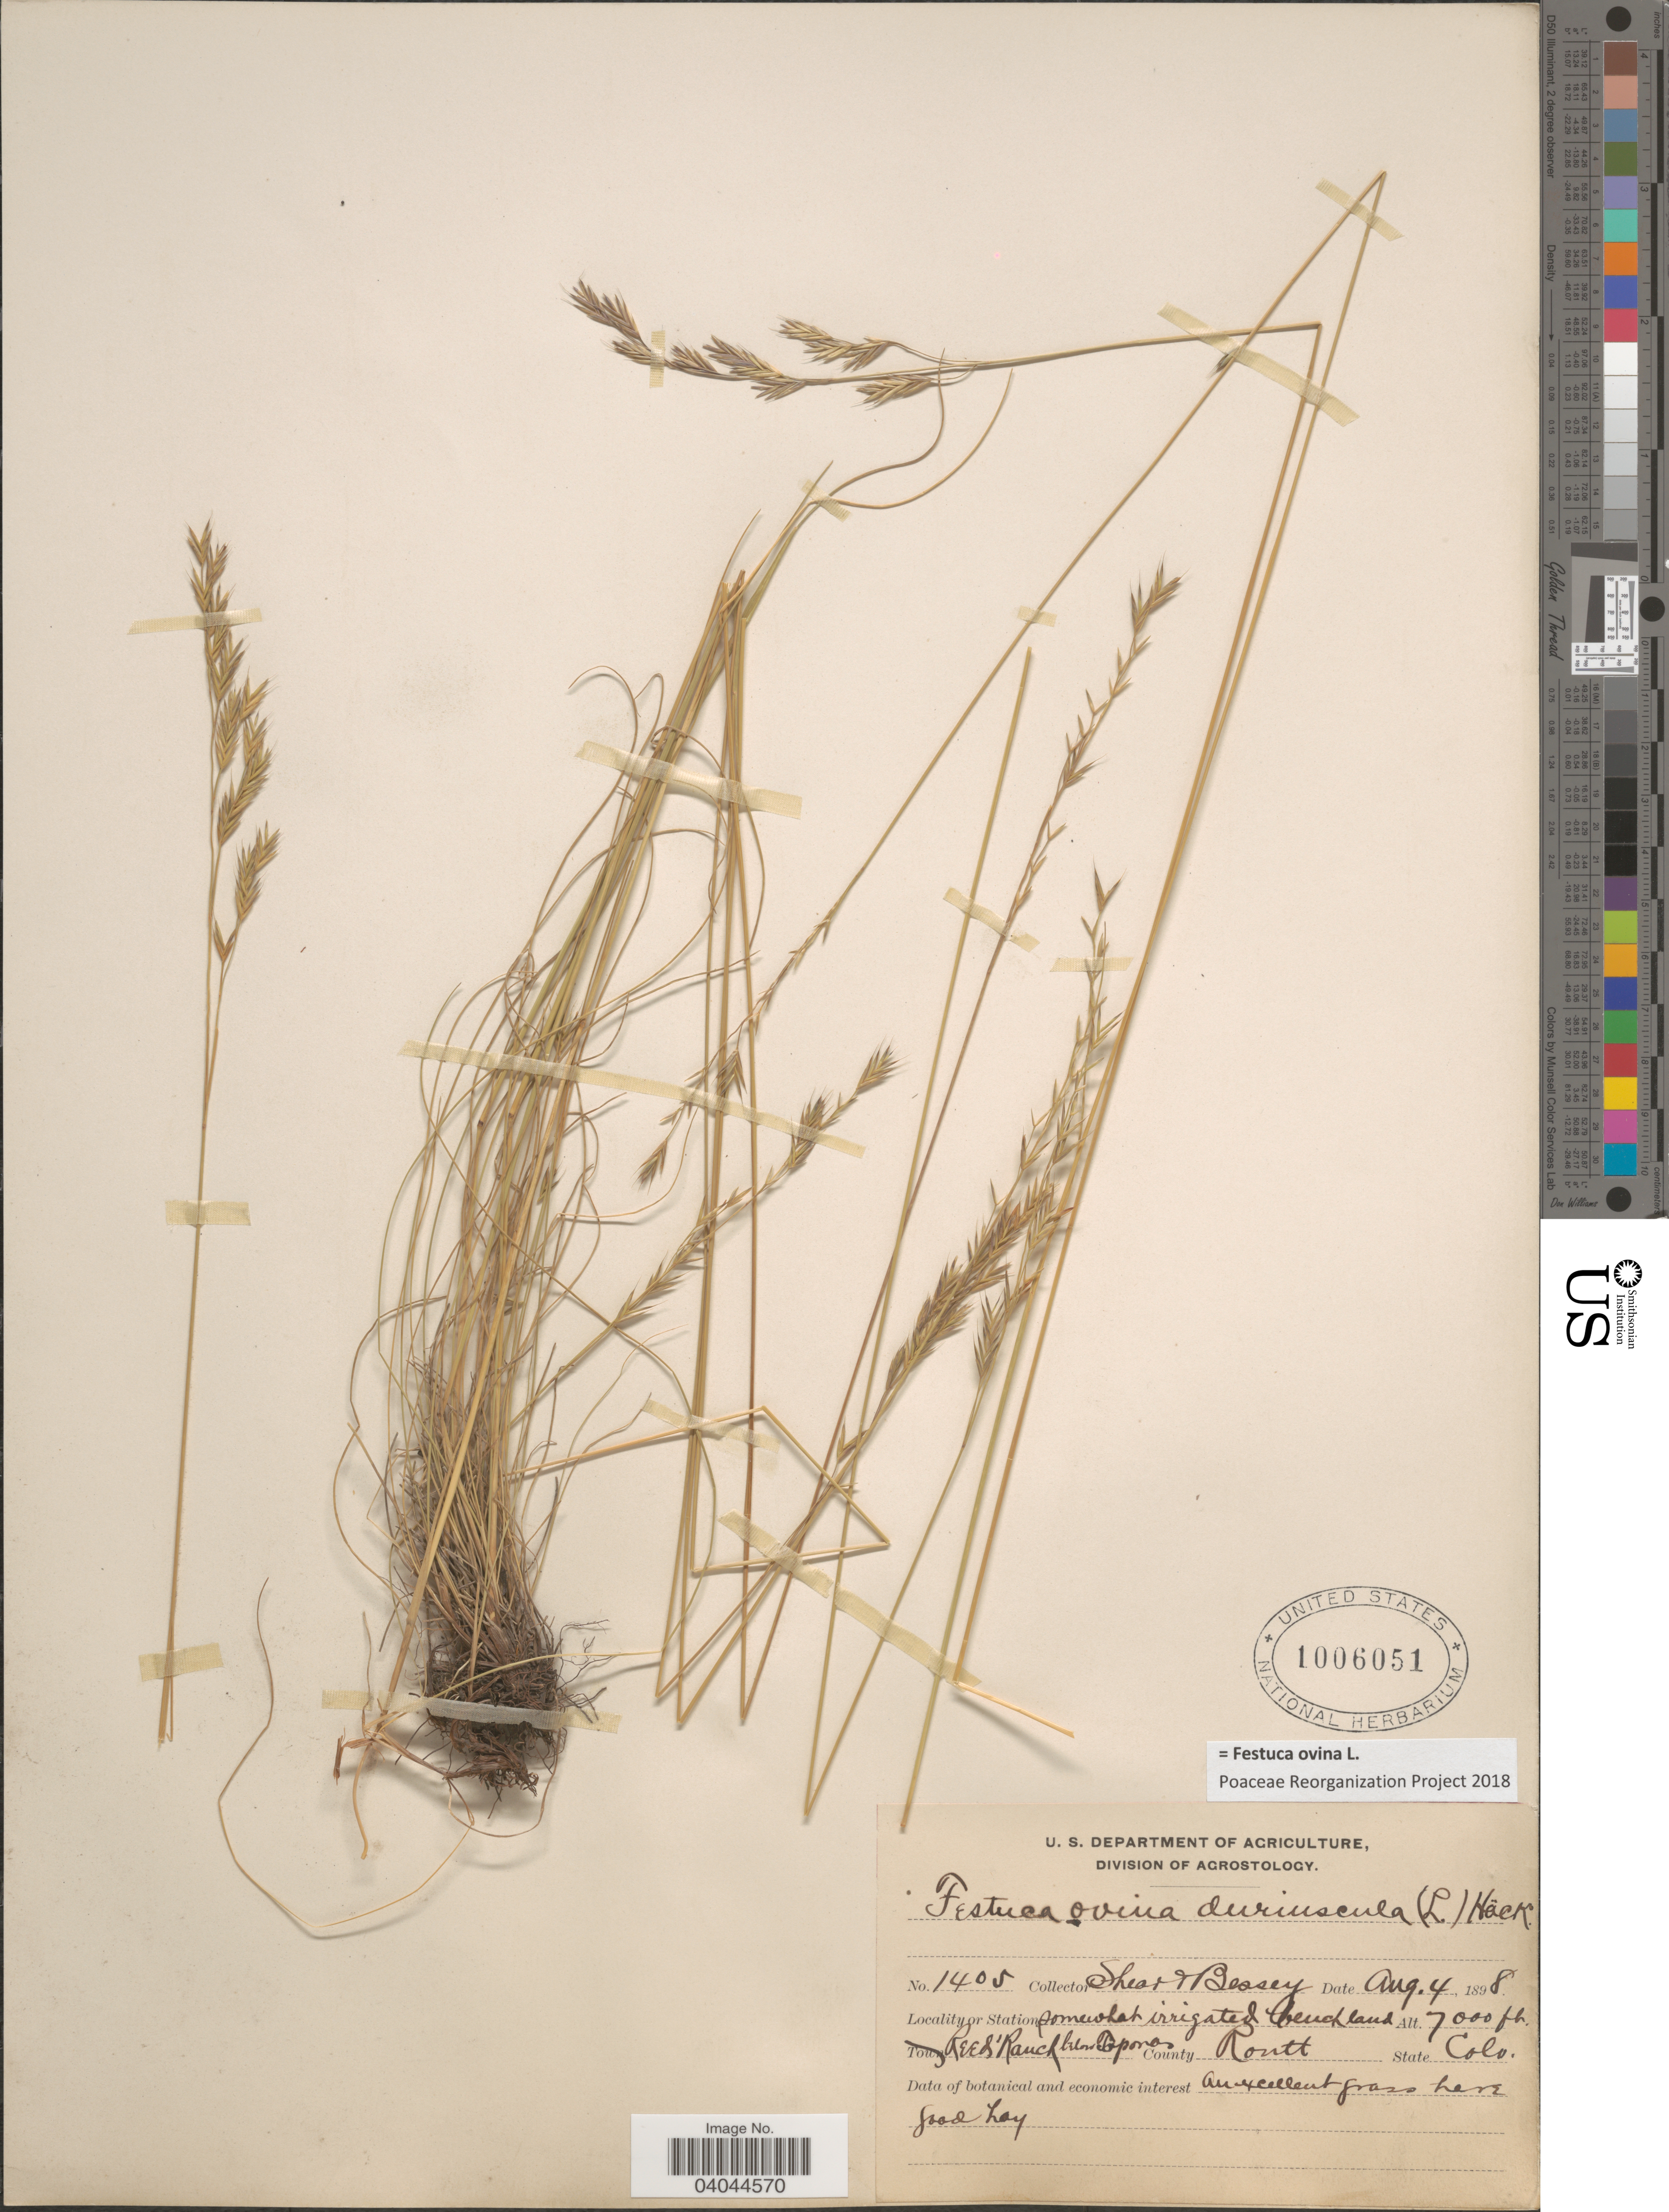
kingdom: Plantae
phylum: Tracheophyta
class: Liliopsida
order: Poales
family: Poaceae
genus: Festuca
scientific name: Festuca ovina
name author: L.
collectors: -- Shear & -. Bessey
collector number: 1405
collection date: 1898-08-04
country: United States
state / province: Colorado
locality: Station somewhat irrigated bench land. Reed' Ranch below Toponas County Routt.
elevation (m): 2134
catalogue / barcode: US 1006051